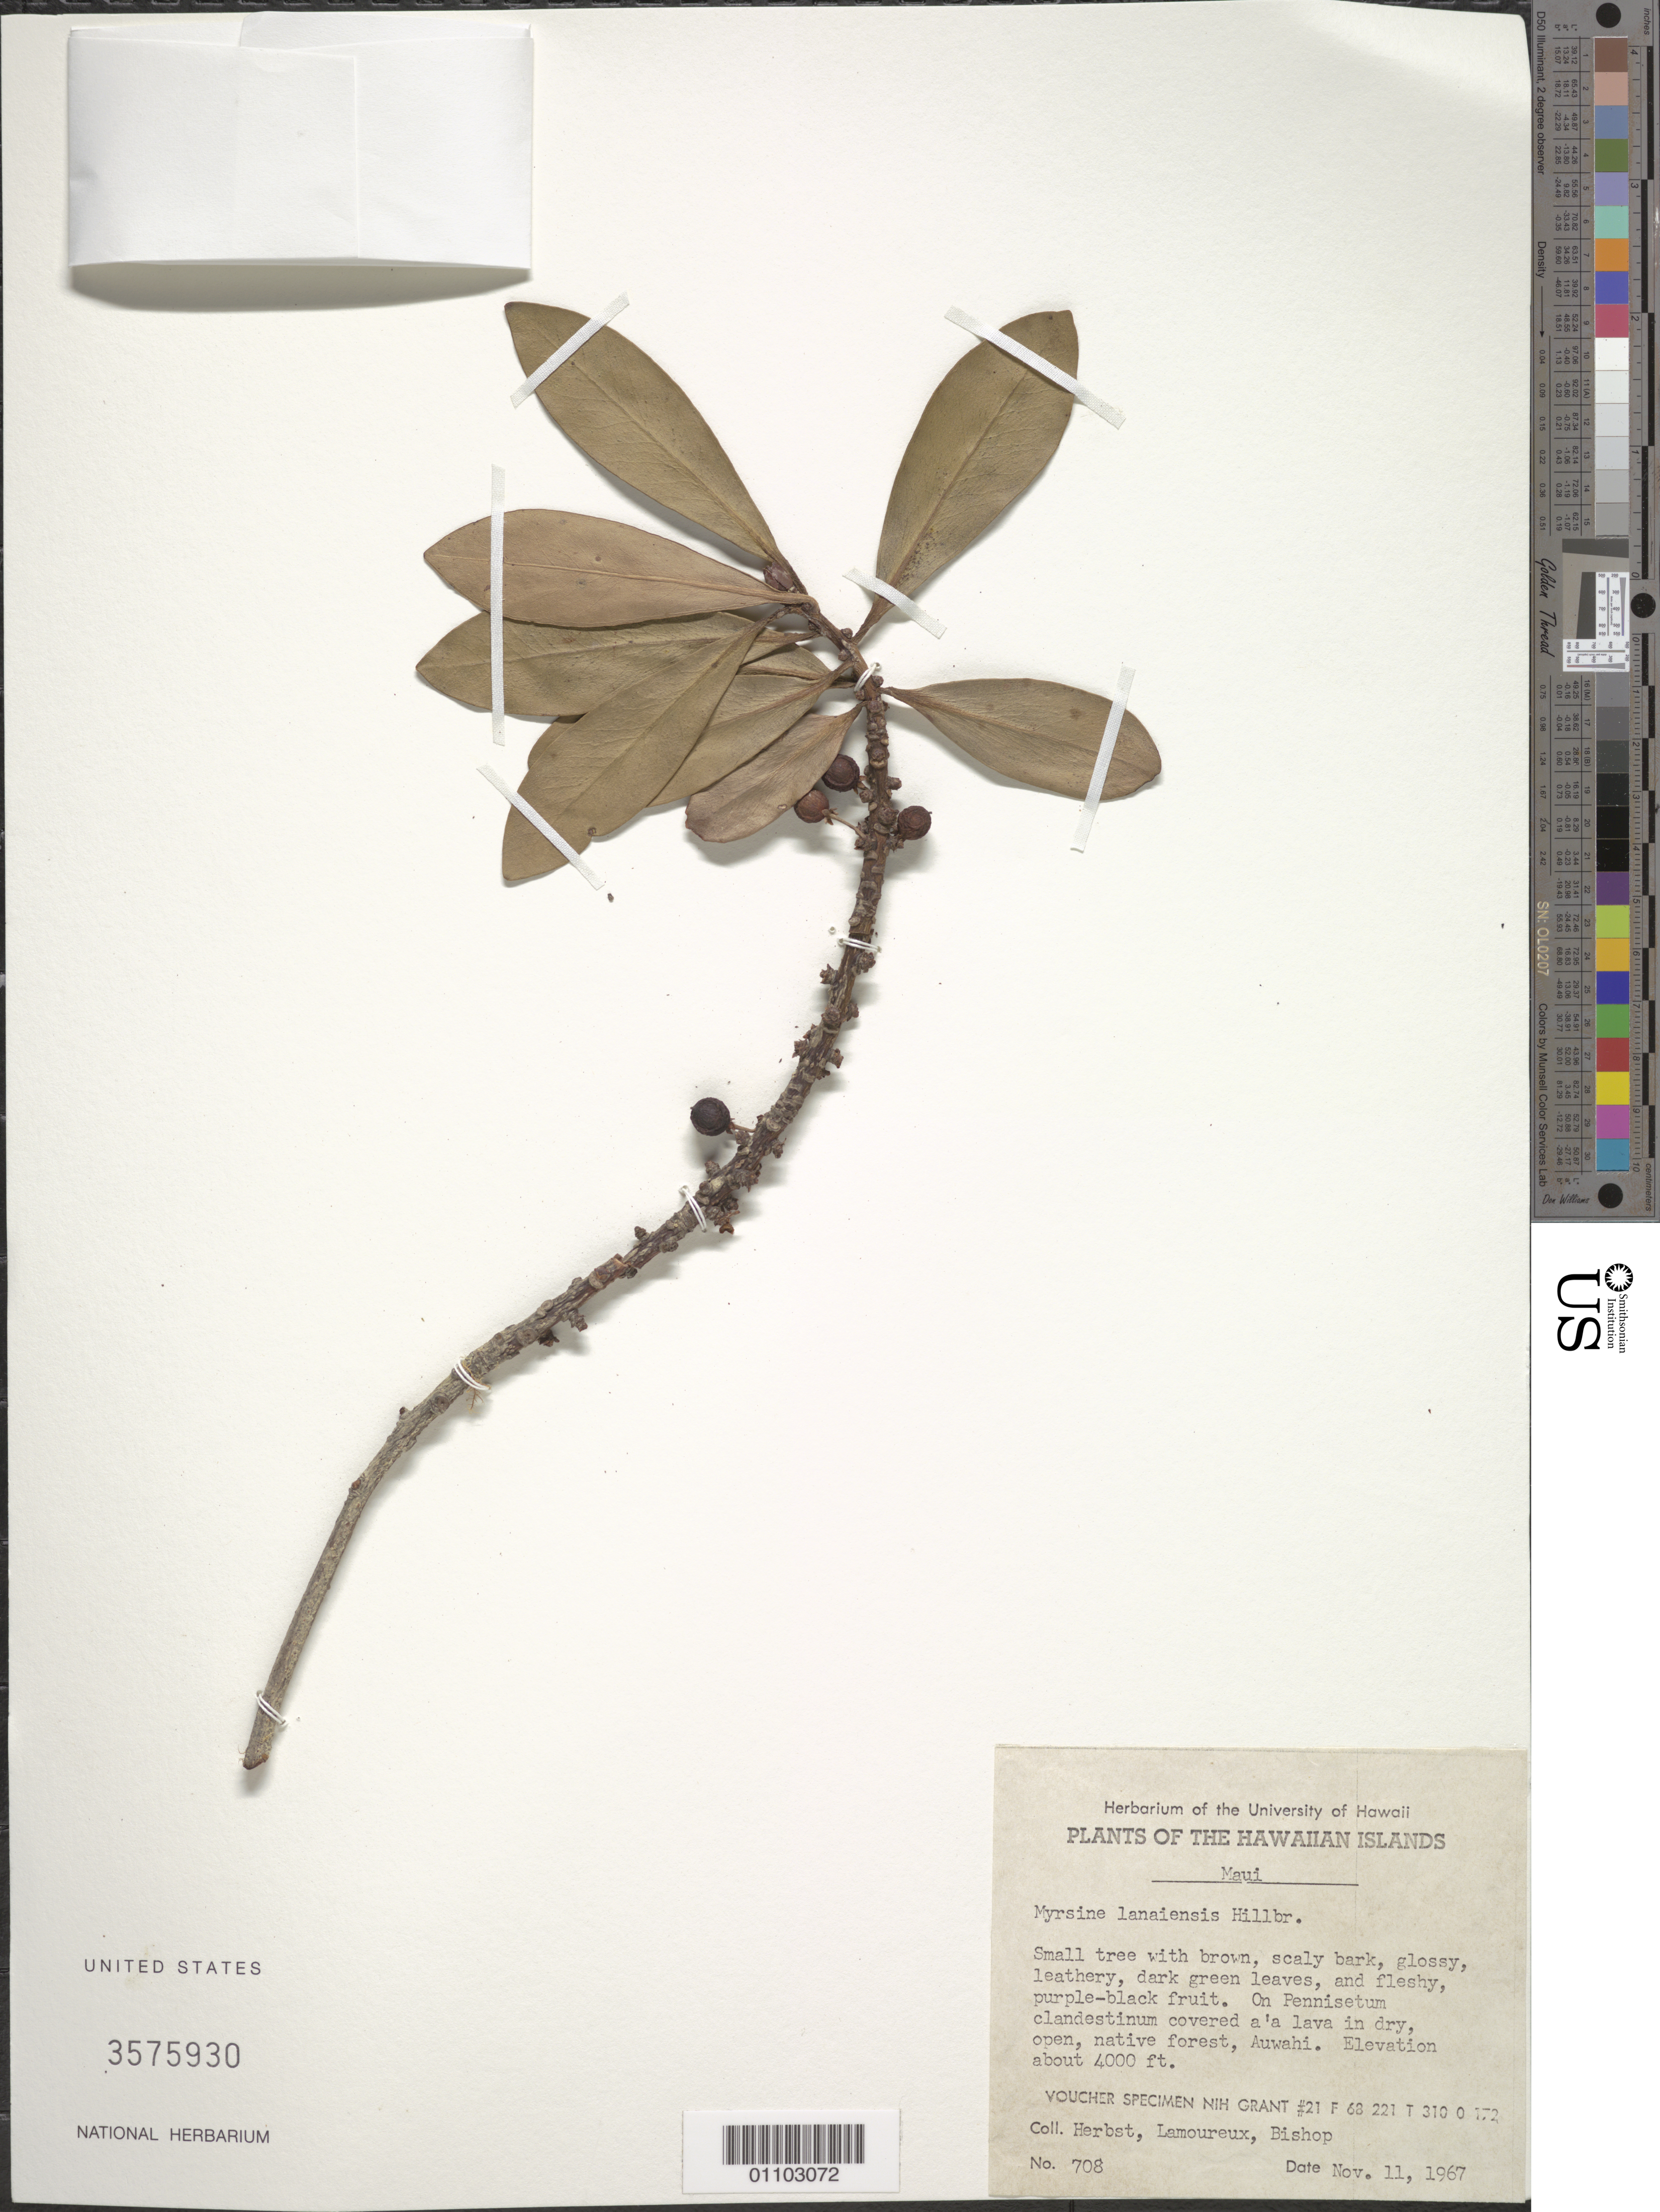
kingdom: Plantae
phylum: Tracheophyta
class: Magnoliopsida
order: Ericales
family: Primulaceae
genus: Myrsine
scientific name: Myrsine lanaiensis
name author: Hillebr.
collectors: D. R. Herbst, Lamoureux & -- Bishop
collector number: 708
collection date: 1967-11-11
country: United States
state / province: Hawaii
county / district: Maui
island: Maui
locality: native forest, Auwahi.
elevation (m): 1219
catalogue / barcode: US 3575930